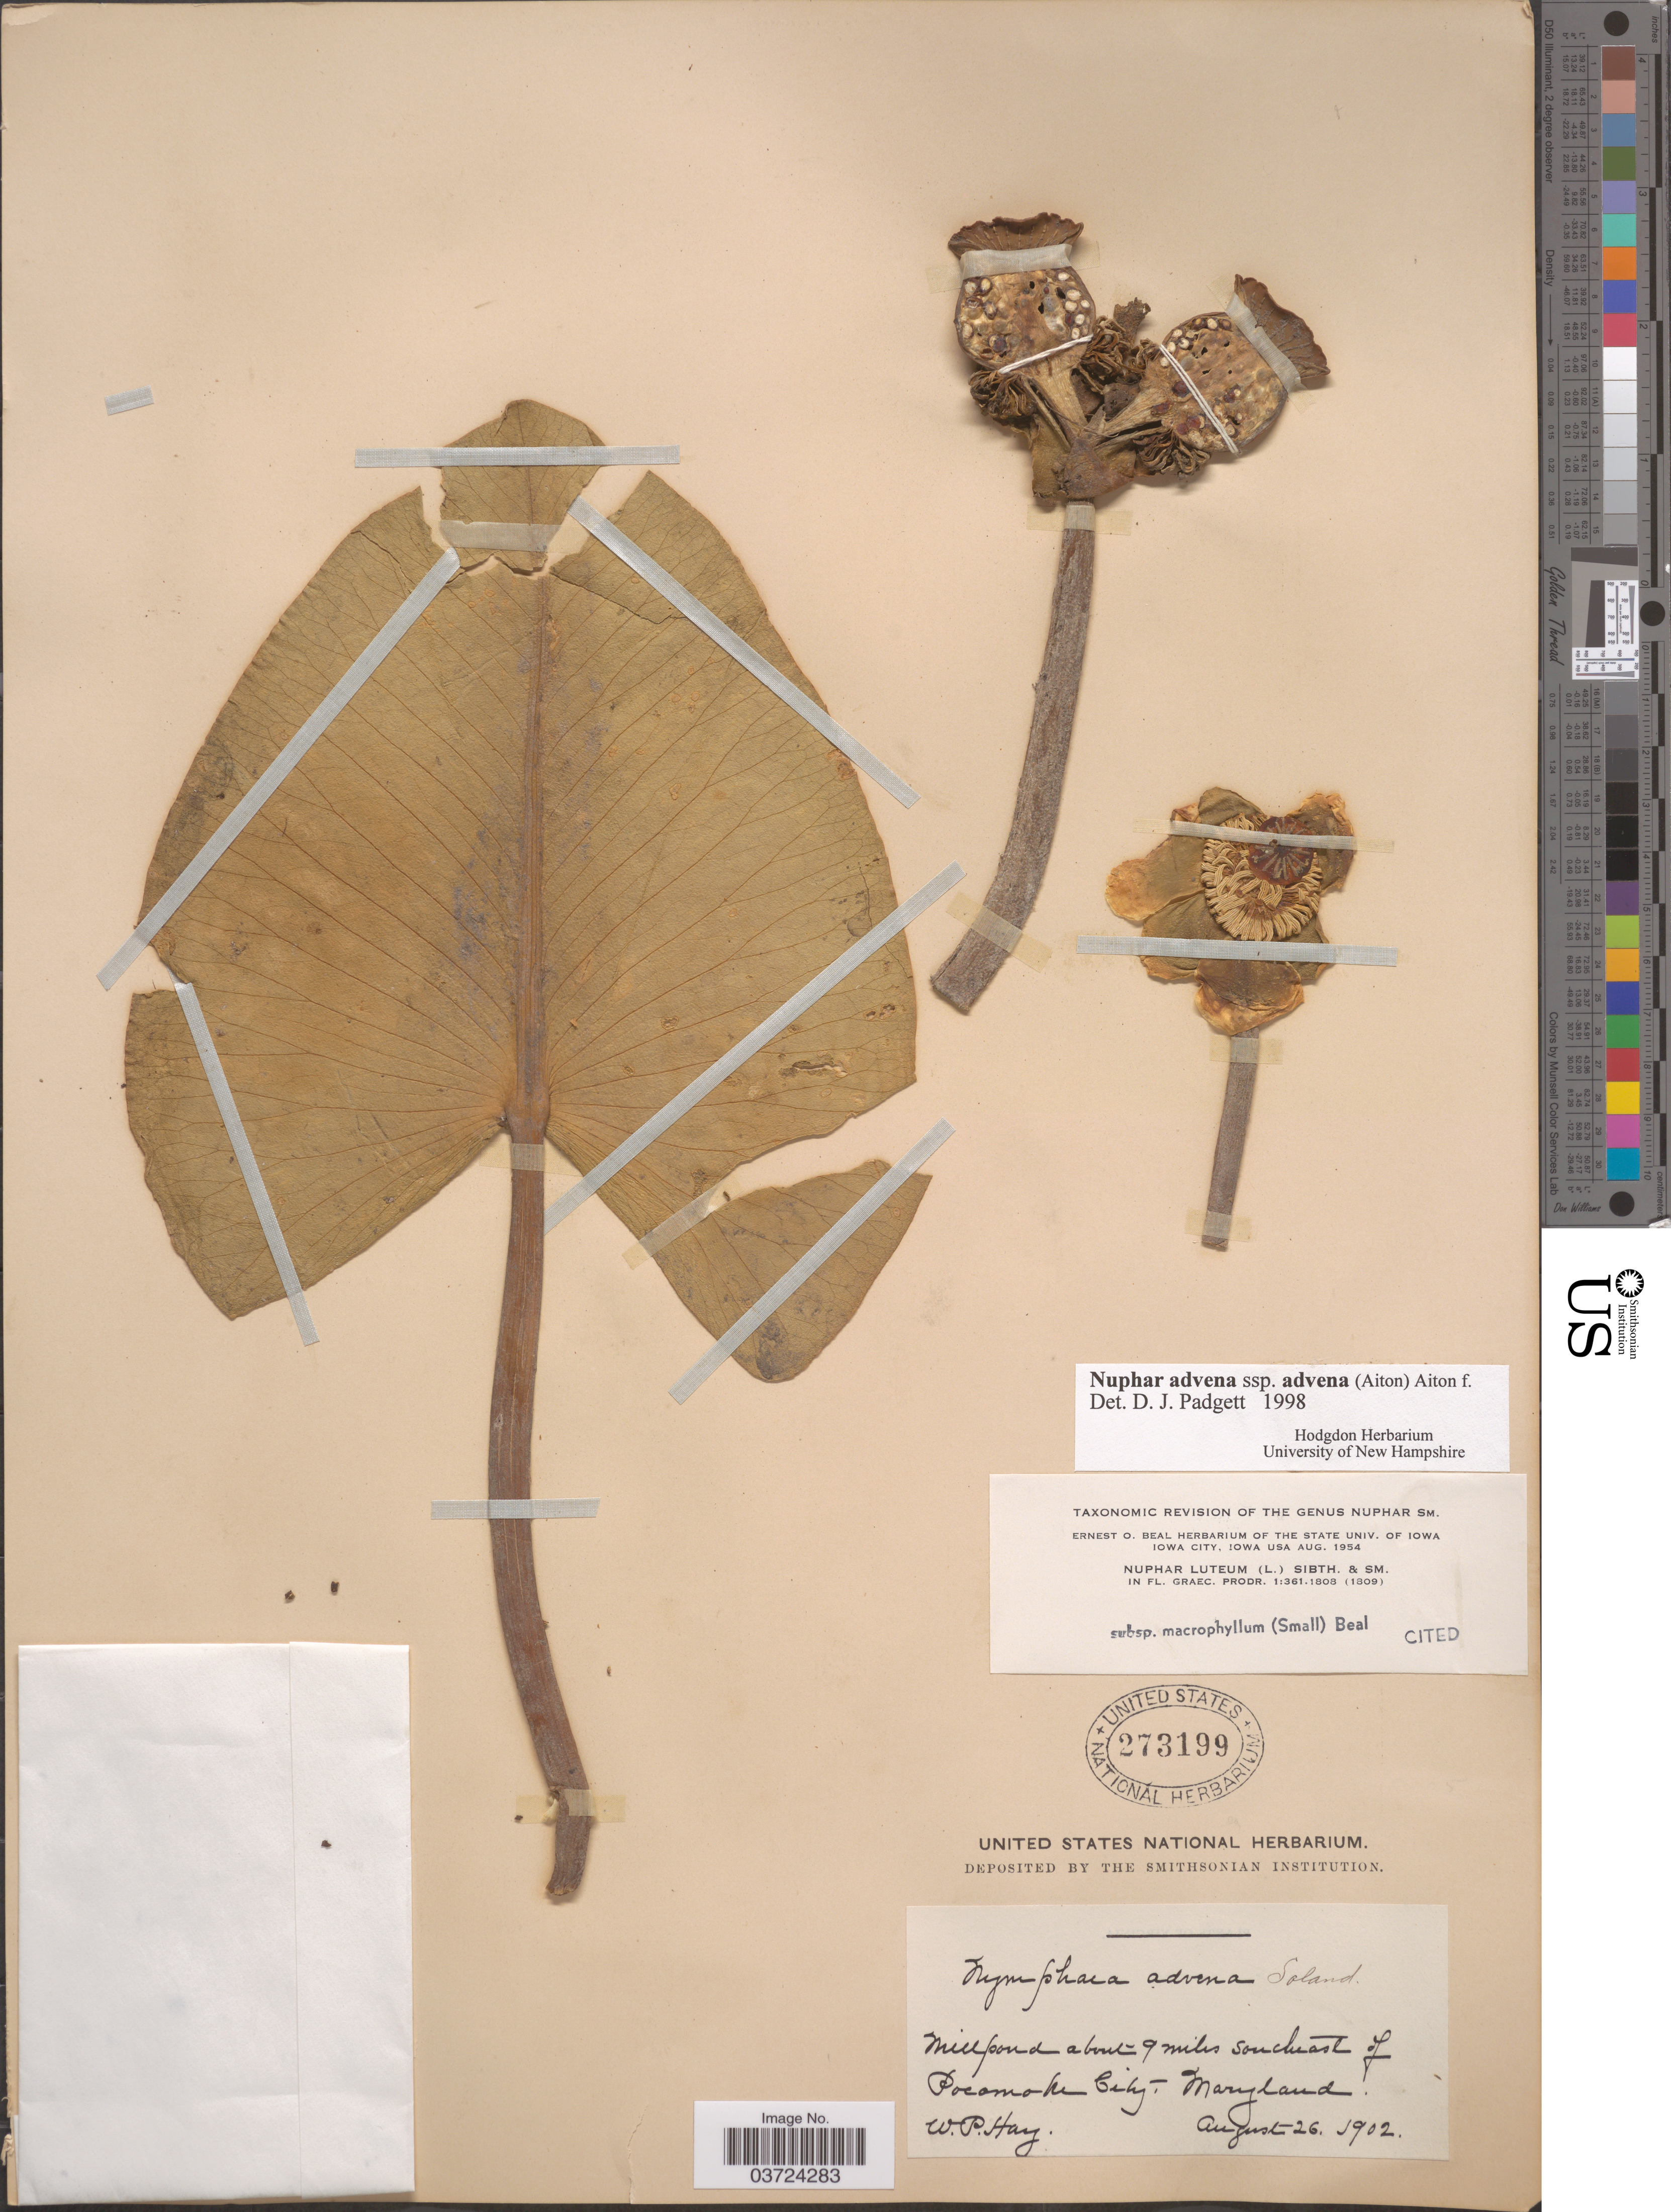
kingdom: Plantae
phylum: Tracheophyta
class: Magnoliopsida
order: Nymphaeales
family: Nymphaeaceae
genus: Nuphar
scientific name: Nuphar advena subsp. advena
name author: (Aiton) W.T. Aiton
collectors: W. P. Hay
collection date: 1902-08-26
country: United States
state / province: Maryland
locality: Millpond about 9 miles southeast of Pocomoke City.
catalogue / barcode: US 273199